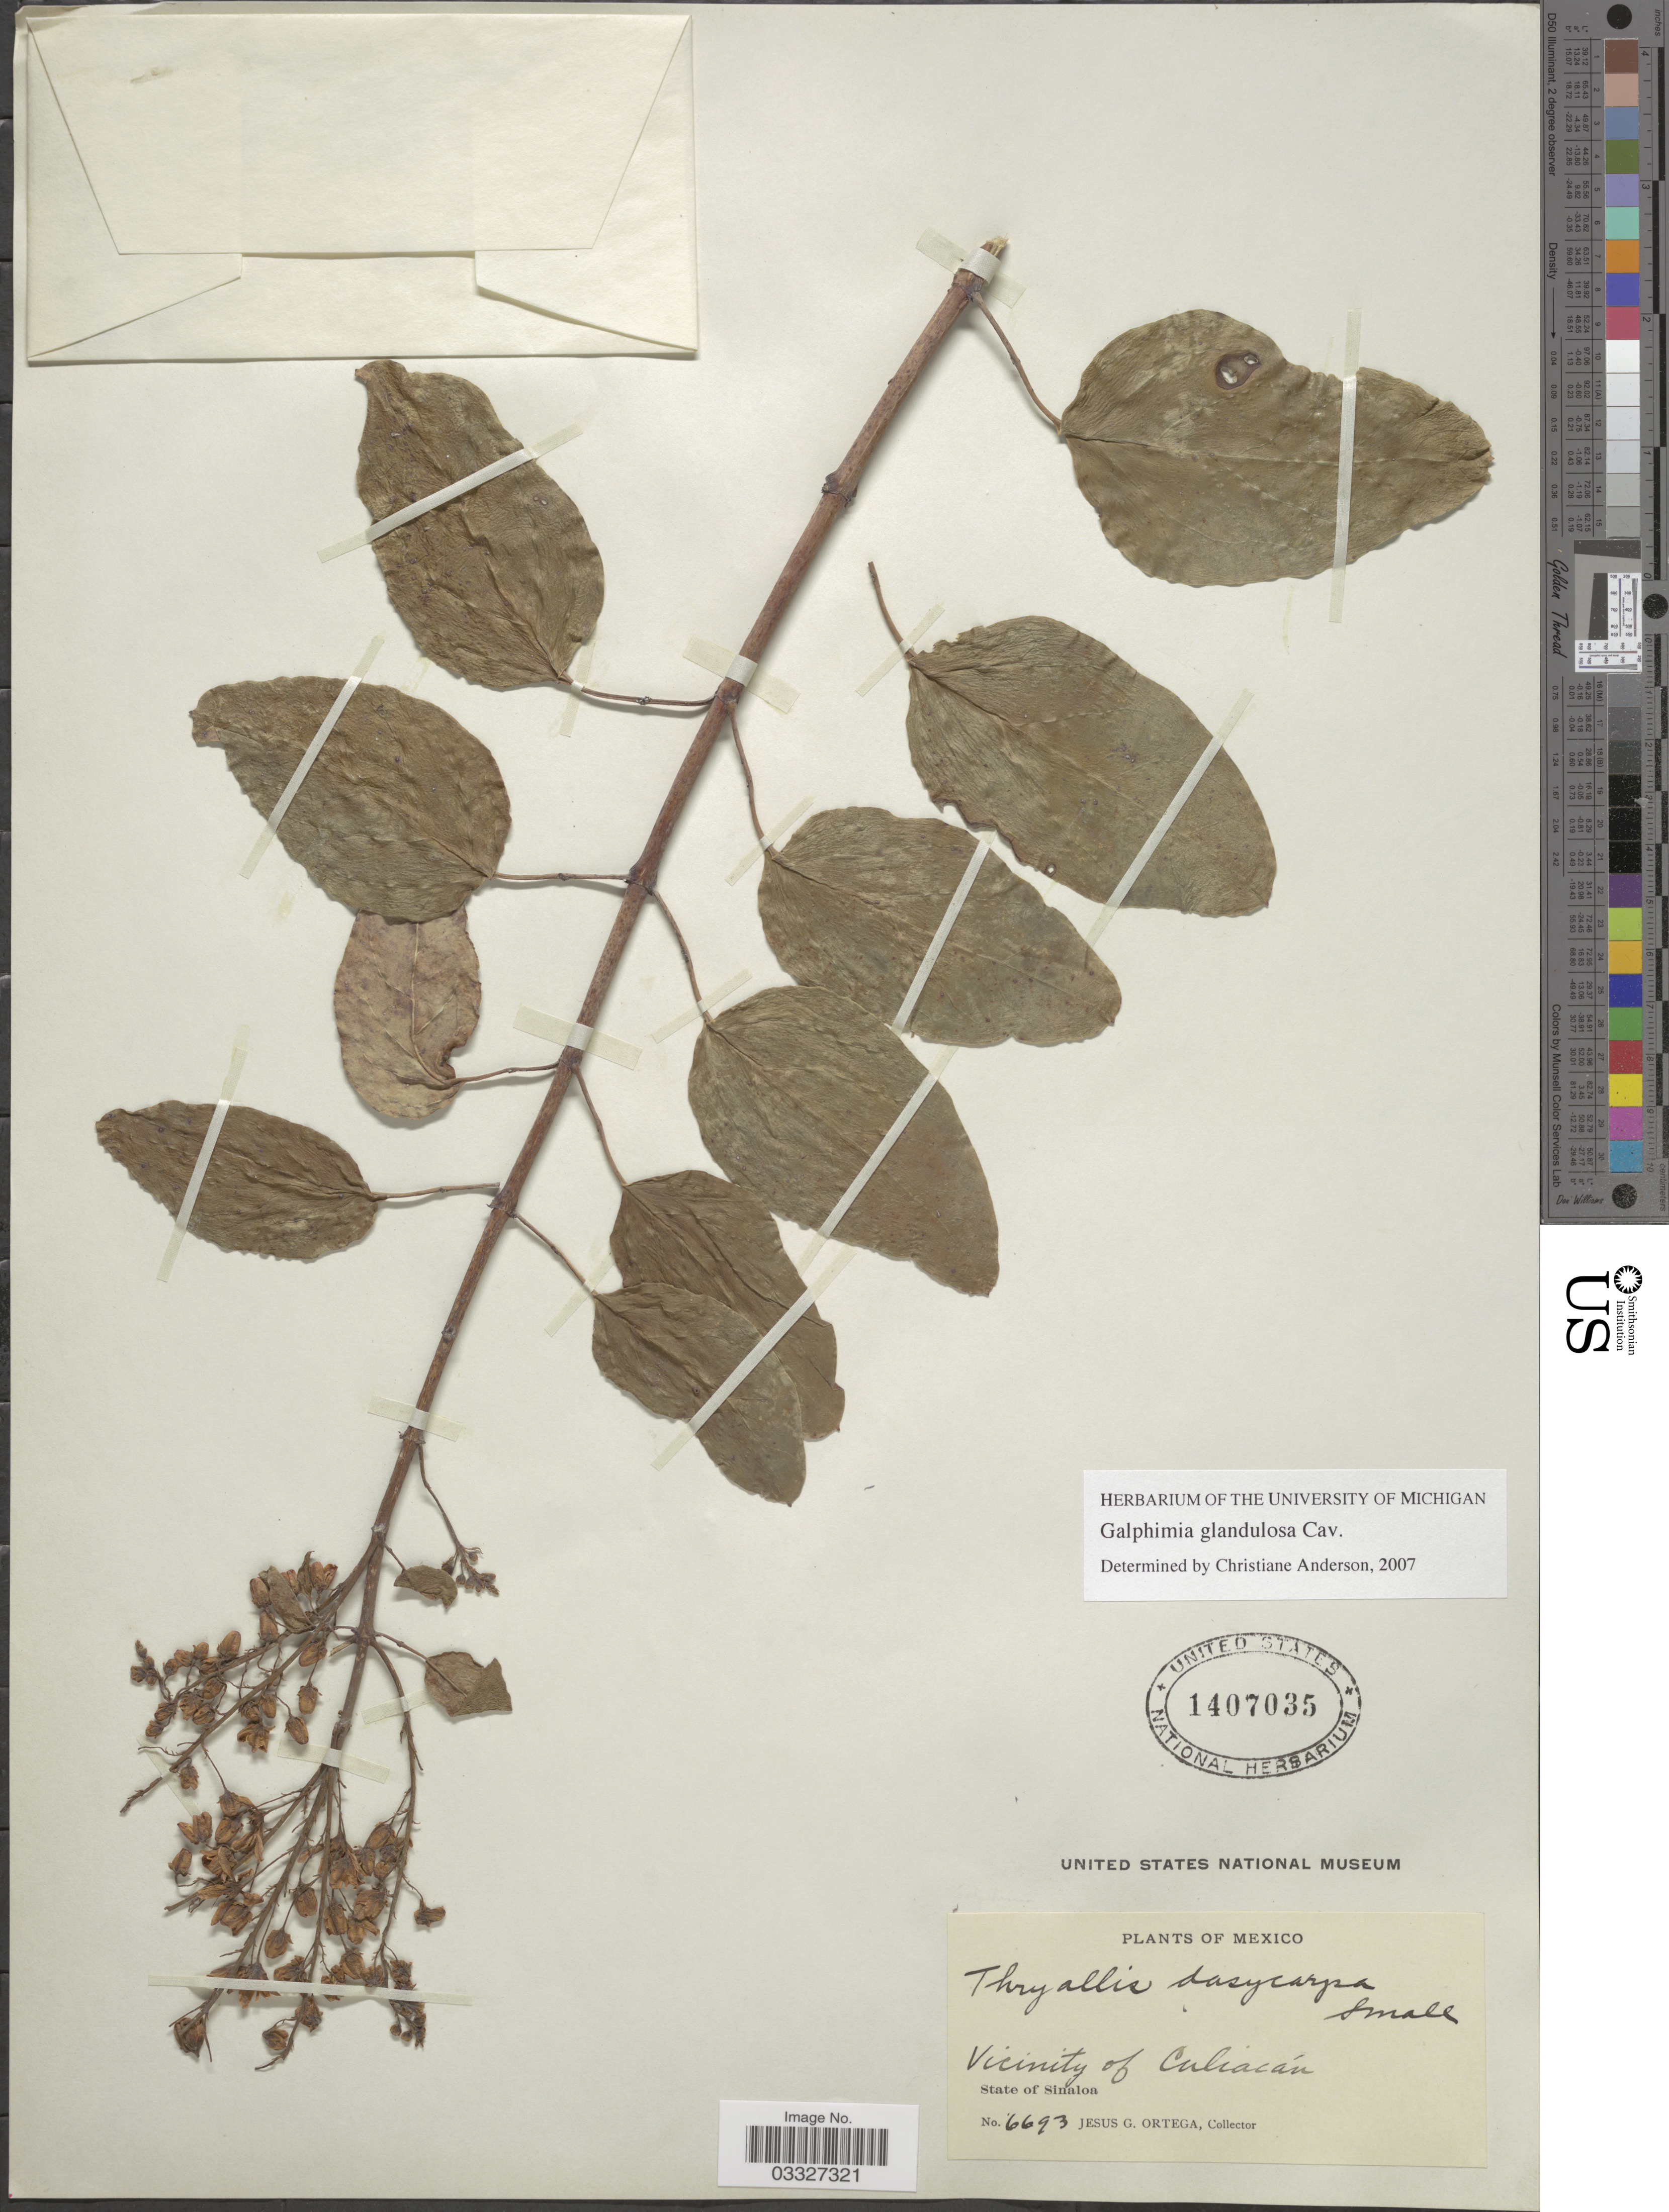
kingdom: Plantae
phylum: Tracheophyta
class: Magnoliopsida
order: Malpighiales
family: Malpighiaceae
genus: Galphimia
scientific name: Galphimia glandulosa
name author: Cav.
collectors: J. Ortega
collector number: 6693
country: Mexico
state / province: Sinaloa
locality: Vicinity of Culiacán.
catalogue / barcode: US 1407035